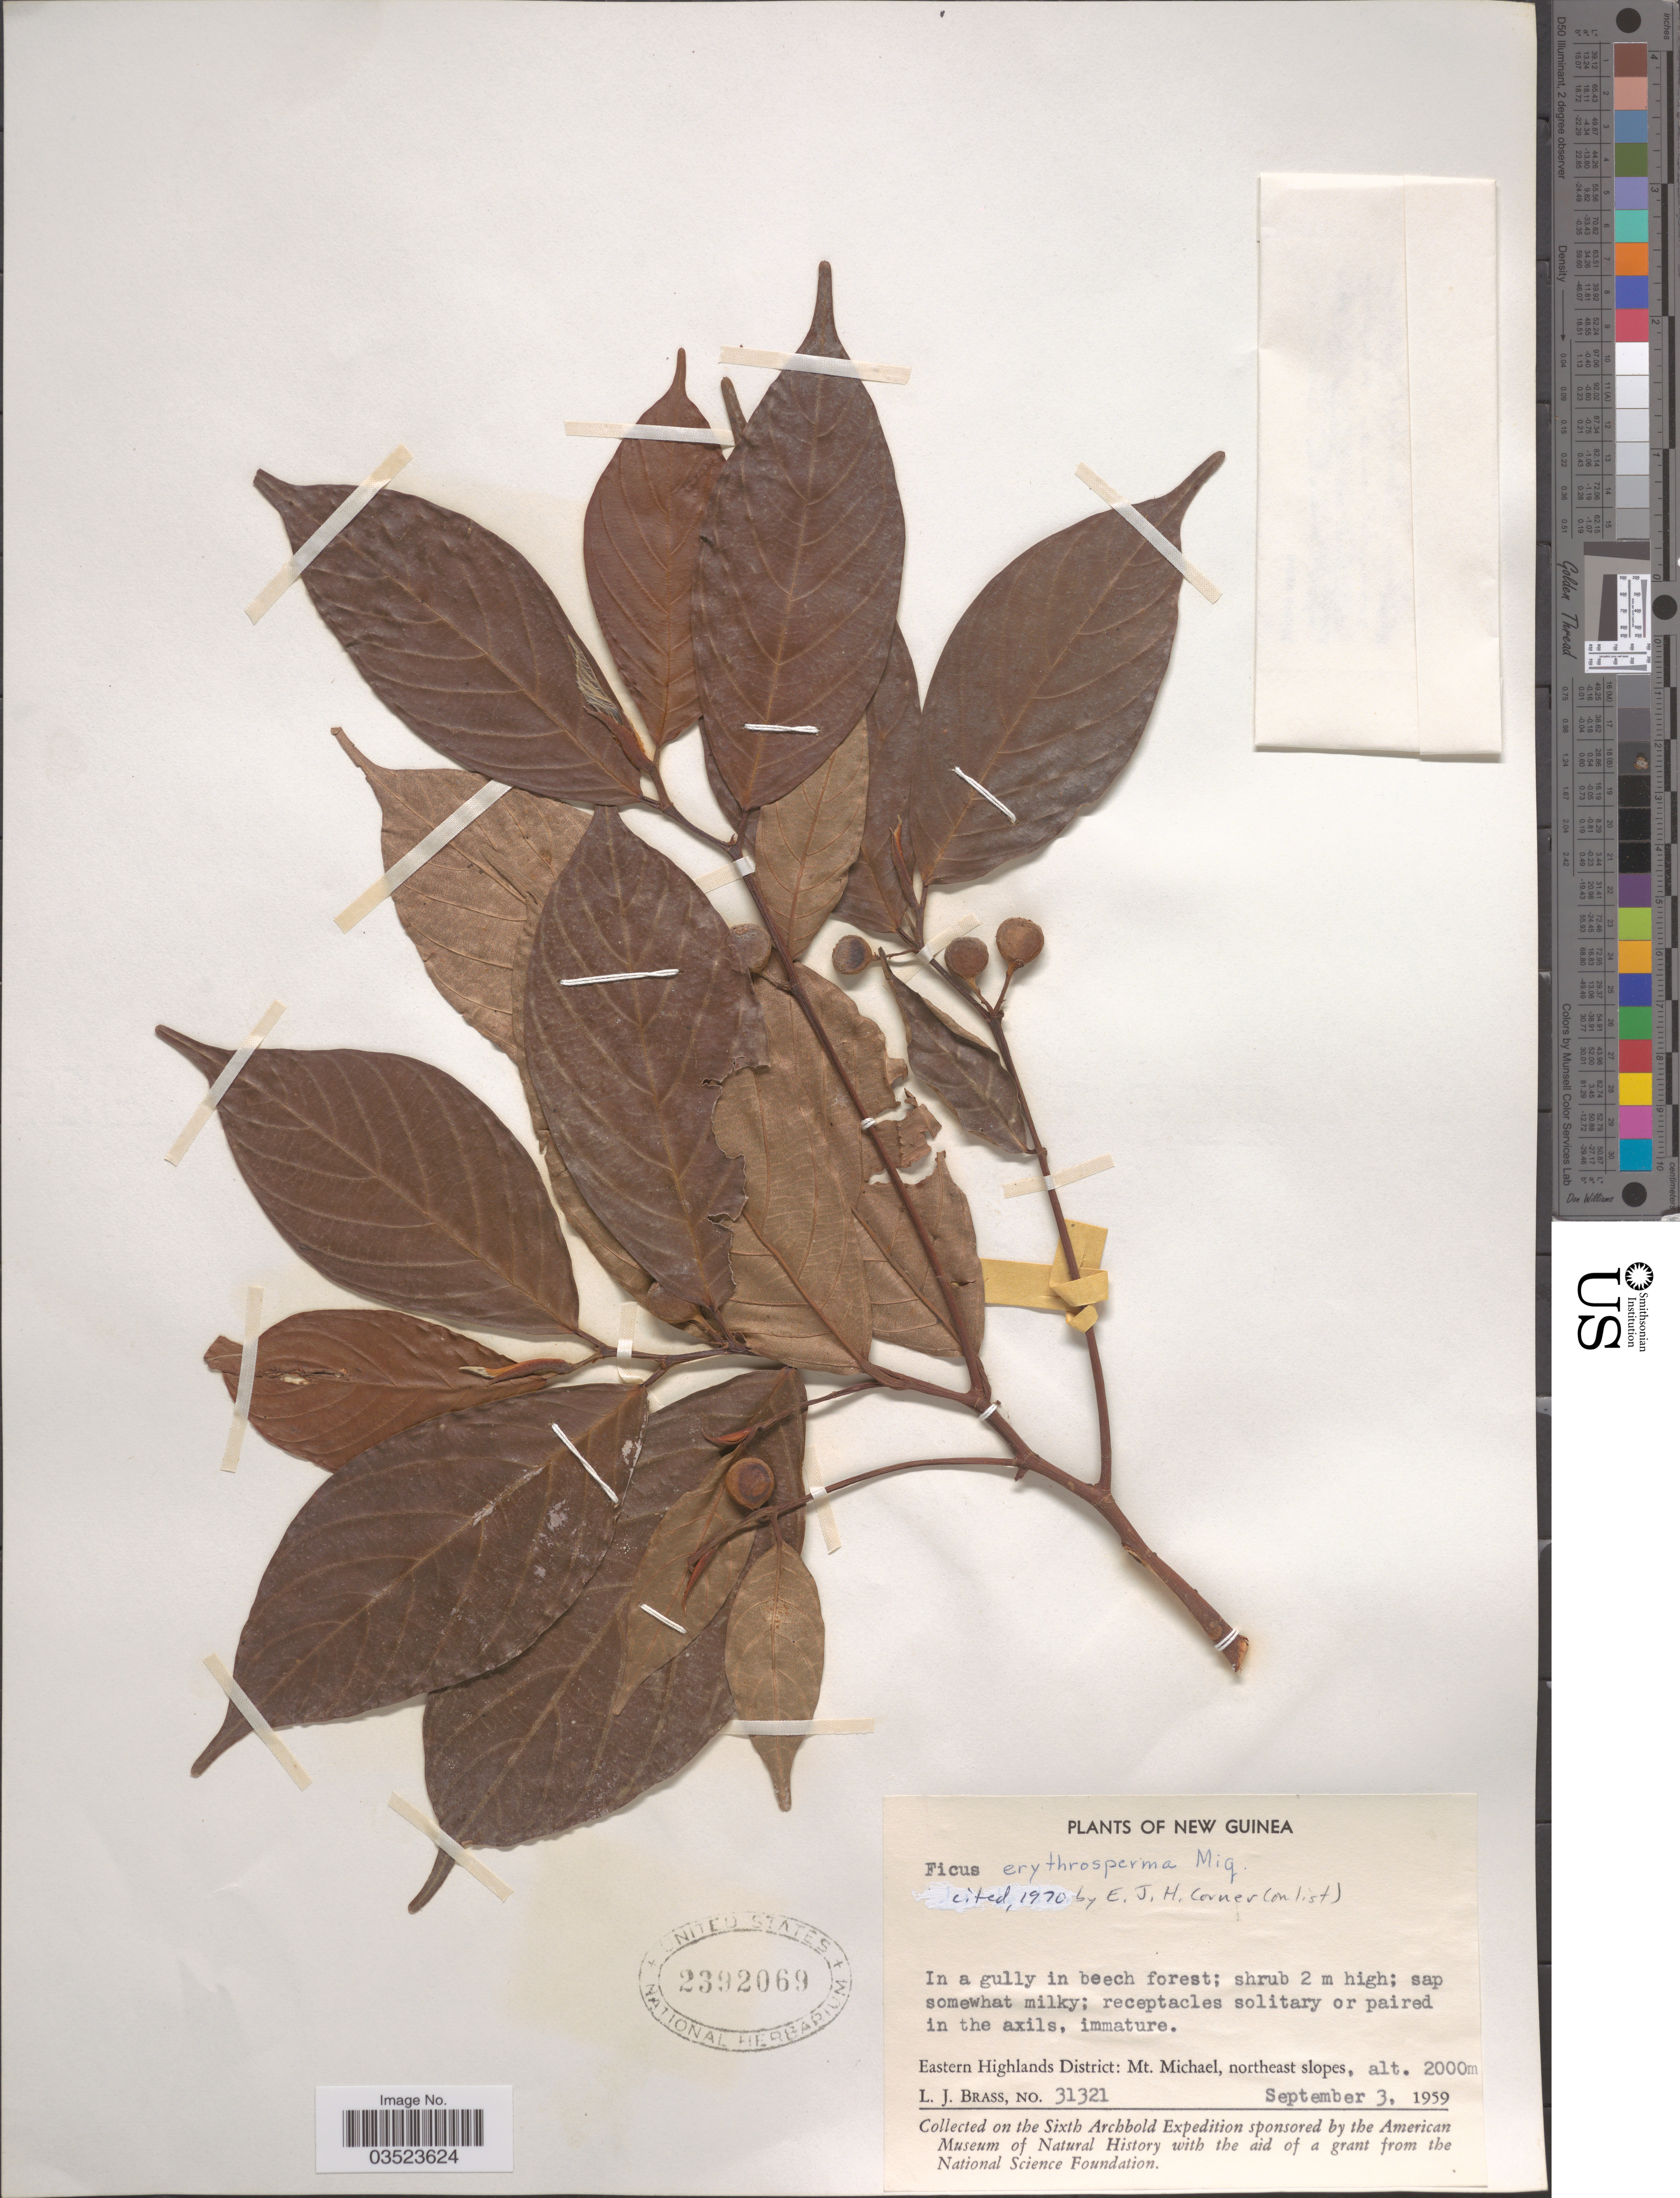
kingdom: Plantae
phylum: Tracheophyta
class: Magnoliopsida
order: Rosales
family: Moraceae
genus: Ficus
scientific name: Ficus erythrosperma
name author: Miq.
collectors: L. J. Brass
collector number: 31321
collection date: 1959-09-03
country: Papua New Guinea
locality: New Guinea. Eastern Highlands District: Mt. Michael, northeast slopes.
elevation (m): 2000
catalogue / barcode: US 2392069